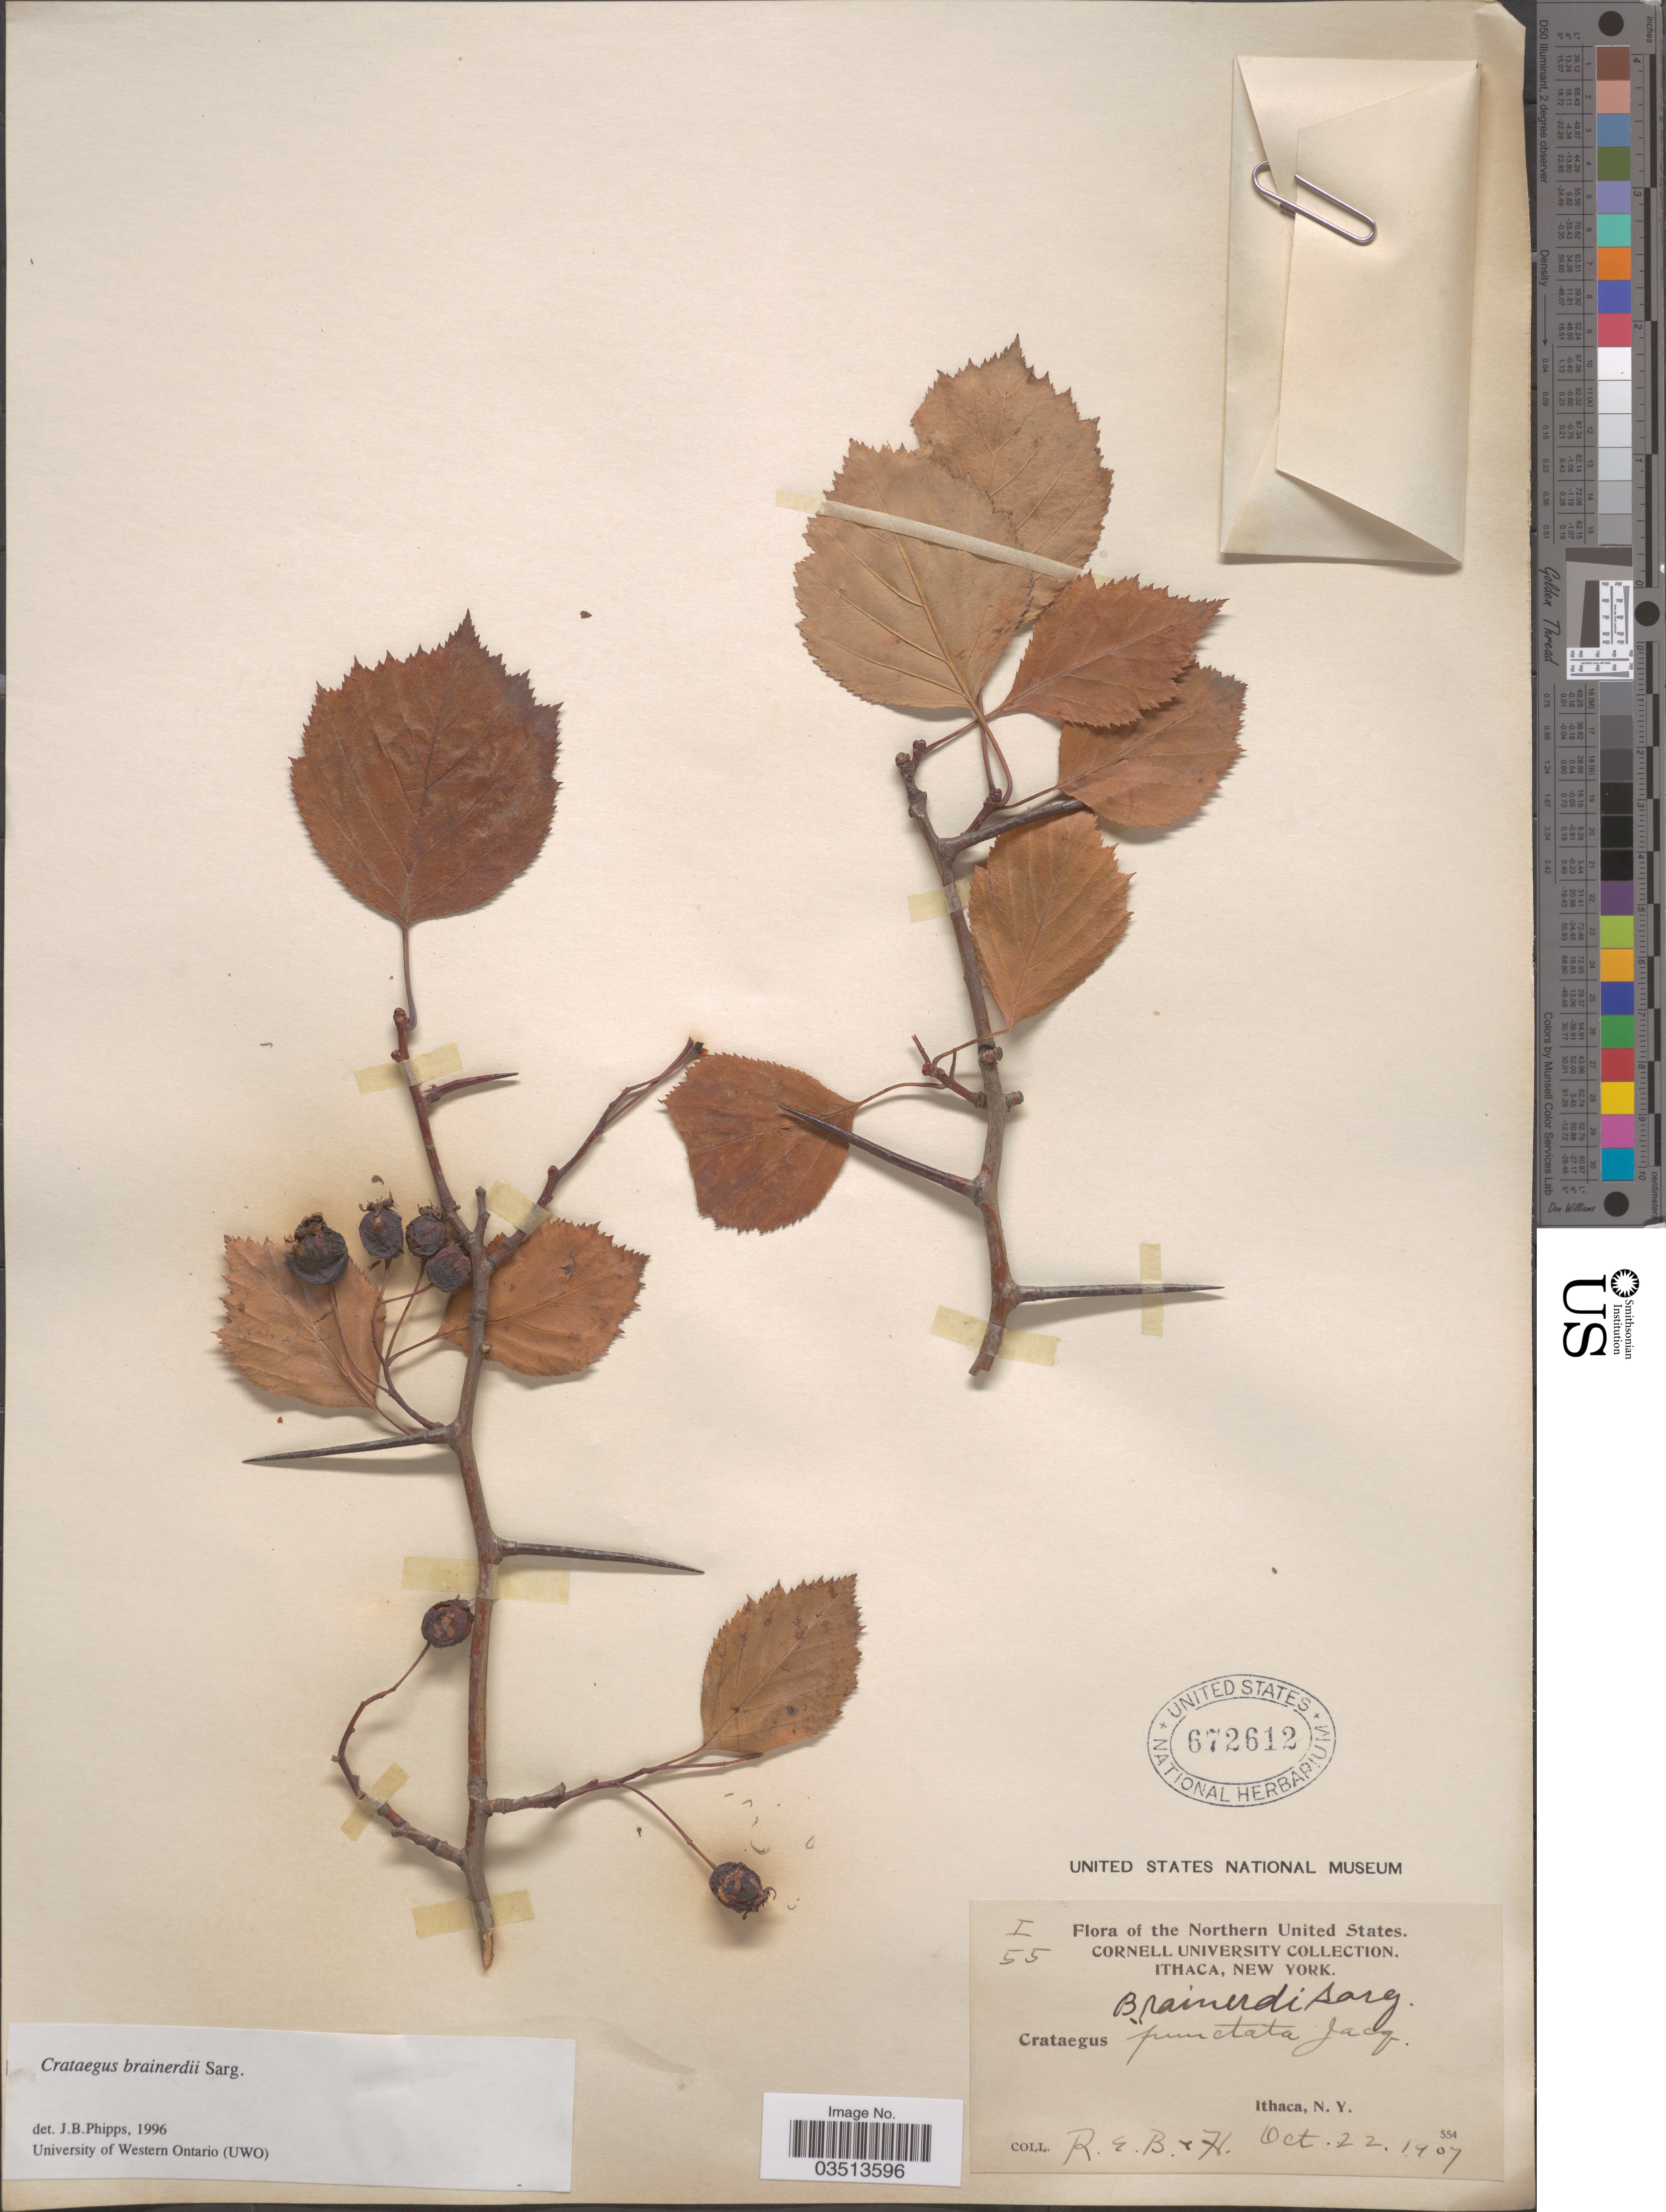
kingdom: Plantae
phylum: Tracheophyta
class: Magnoliopsida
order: Rosales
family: Rosaceae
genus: Crataegus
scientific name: Crataegus brainerdii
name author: Sarg.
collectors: R.E.B. & H.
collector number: I55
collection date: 1907-10-22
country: United States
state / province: New York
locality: Northern United States. Ithaca.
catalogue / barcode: US 672612